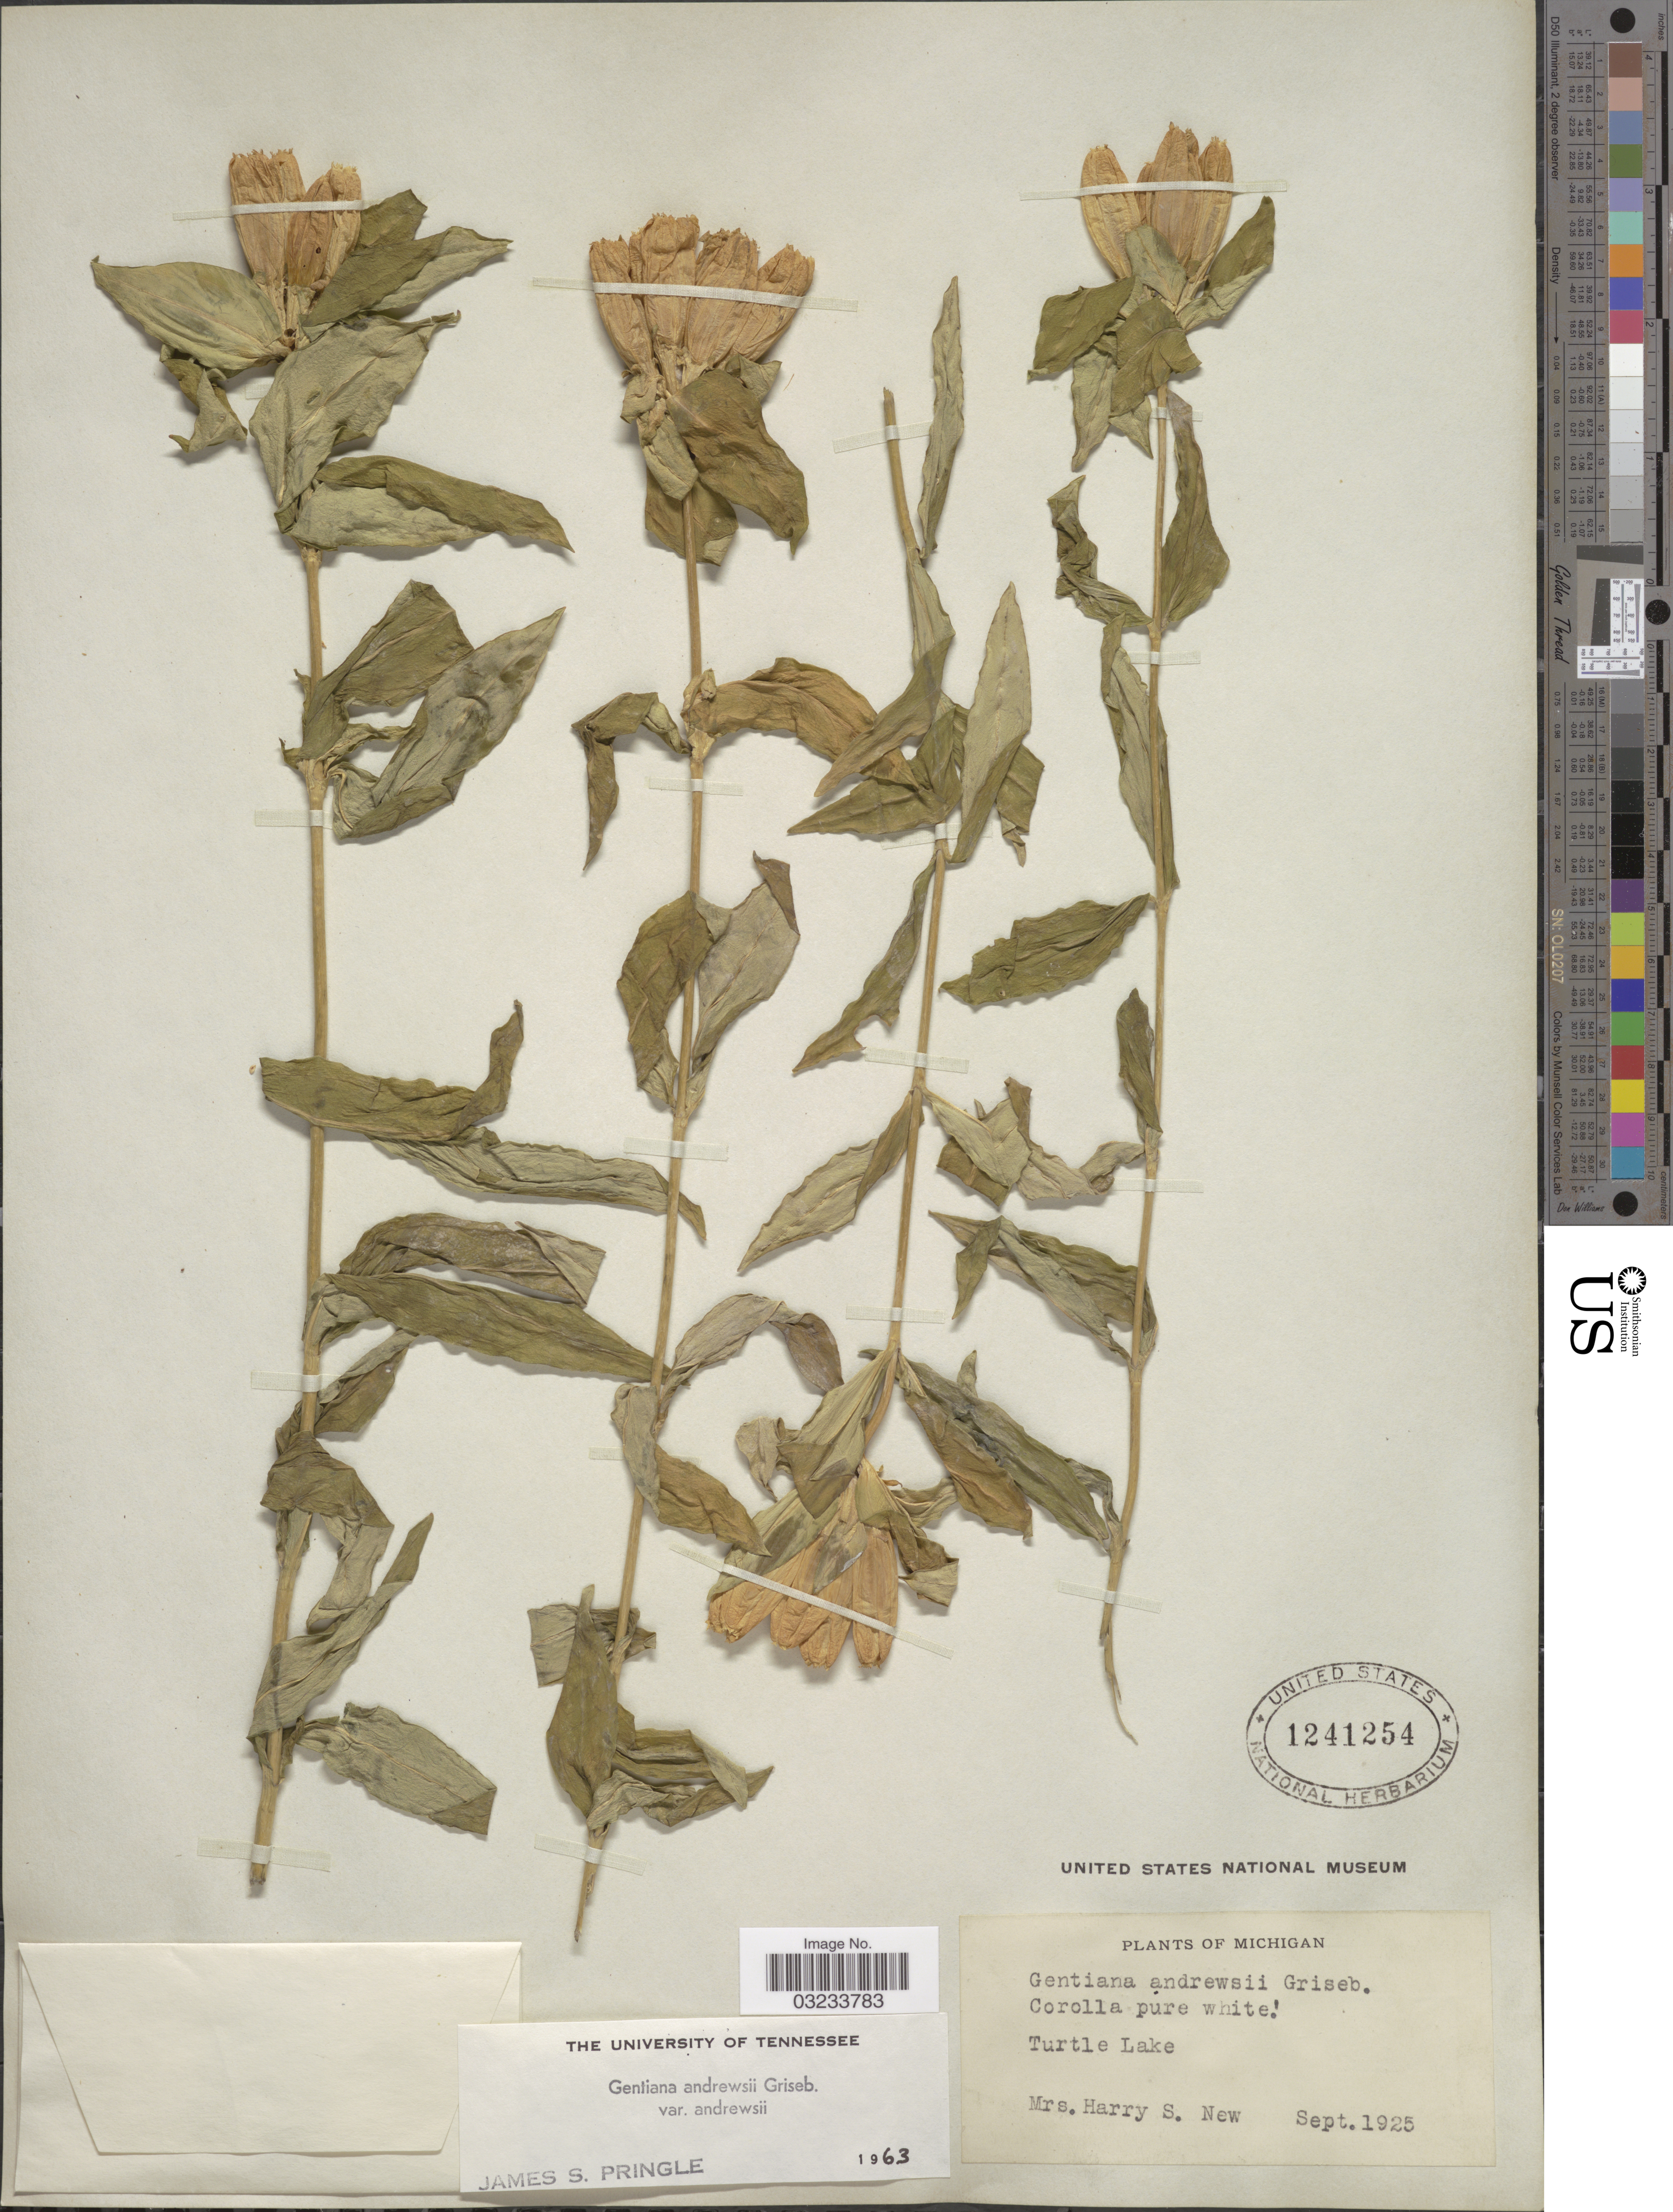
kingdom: Plantae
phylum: Tracheophyta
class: Magnoliopsida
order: Gentianales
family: Gentianaceae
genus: Gentiana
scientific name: Gentiana andrewsii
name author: Griseb.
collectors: H. New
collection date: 1925-09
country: United States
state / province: Michigan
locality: Turtle Lake.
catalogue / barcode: US 1241254